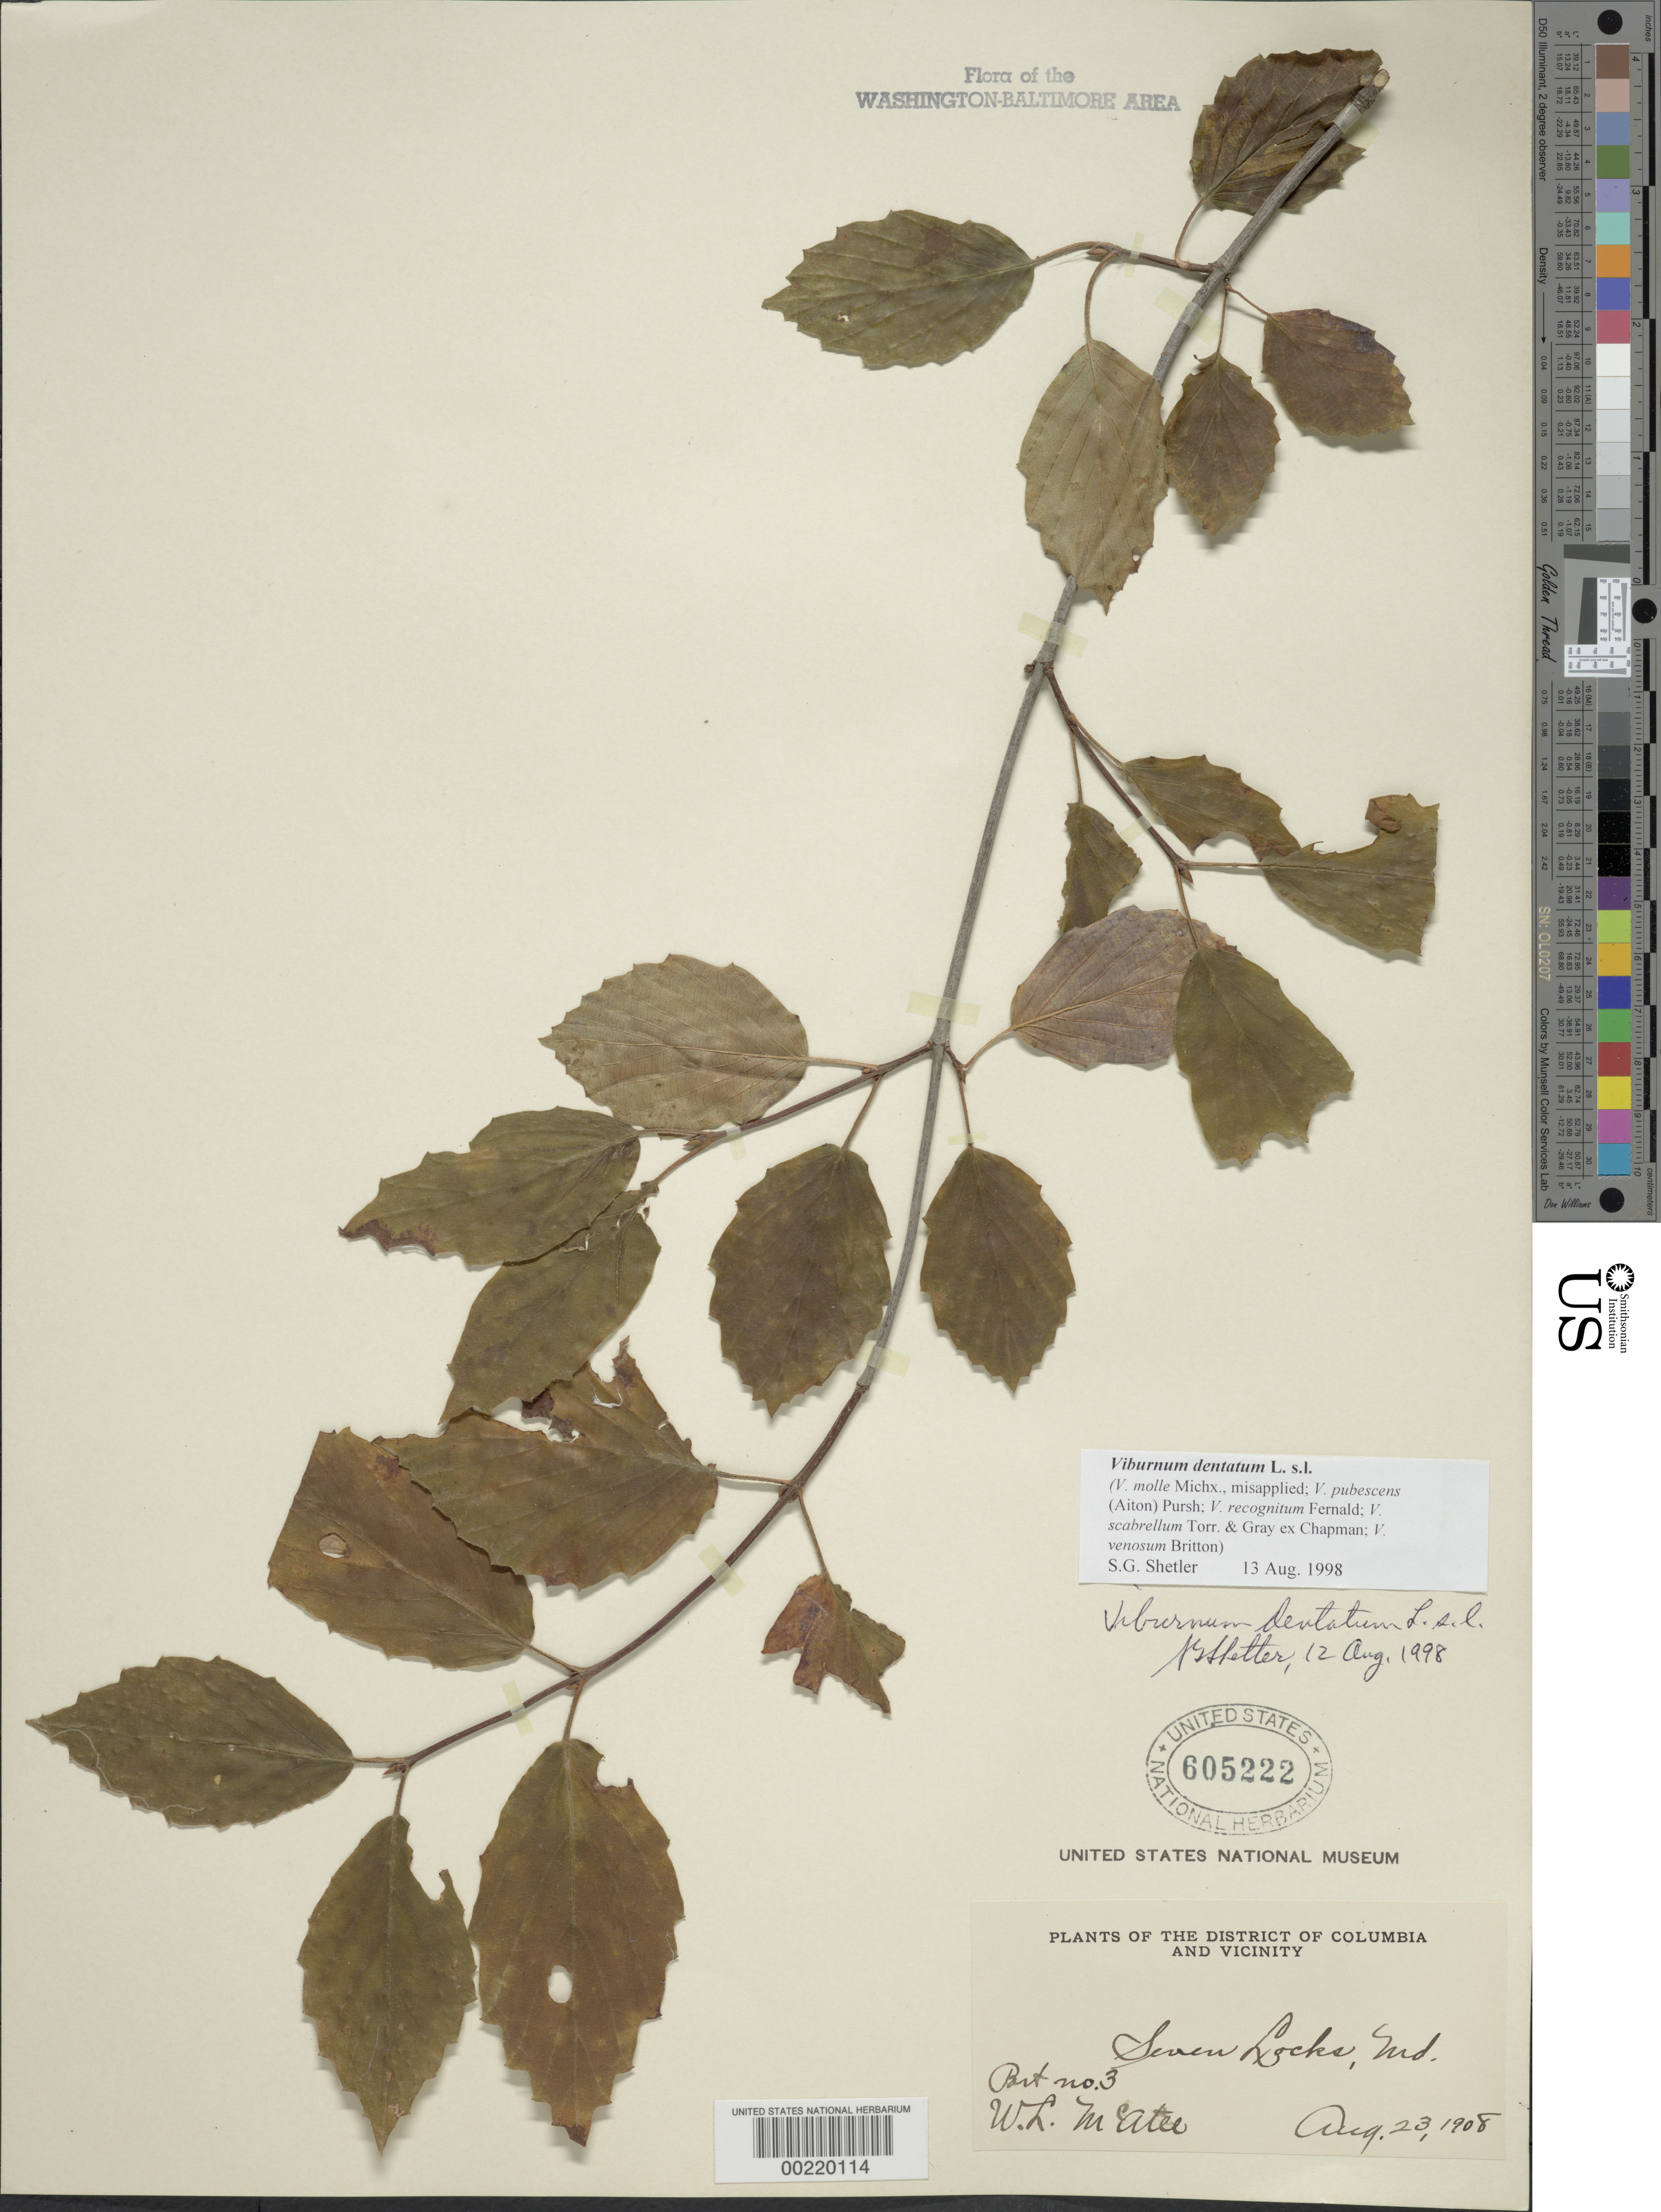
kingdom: Plantae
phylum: Tracheophyta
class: Magnoliopsida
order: Dipsacales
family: Viburnaceae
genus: Viburnum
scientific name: Viburnum dentatum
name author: L.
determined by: McAtee, W. L.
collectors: W. McAtee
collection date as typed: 23 Aug 1908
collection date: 1908-08-23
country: United States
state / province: Maryland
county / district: Montgomery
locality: Seven Locks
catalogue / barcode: US 605222